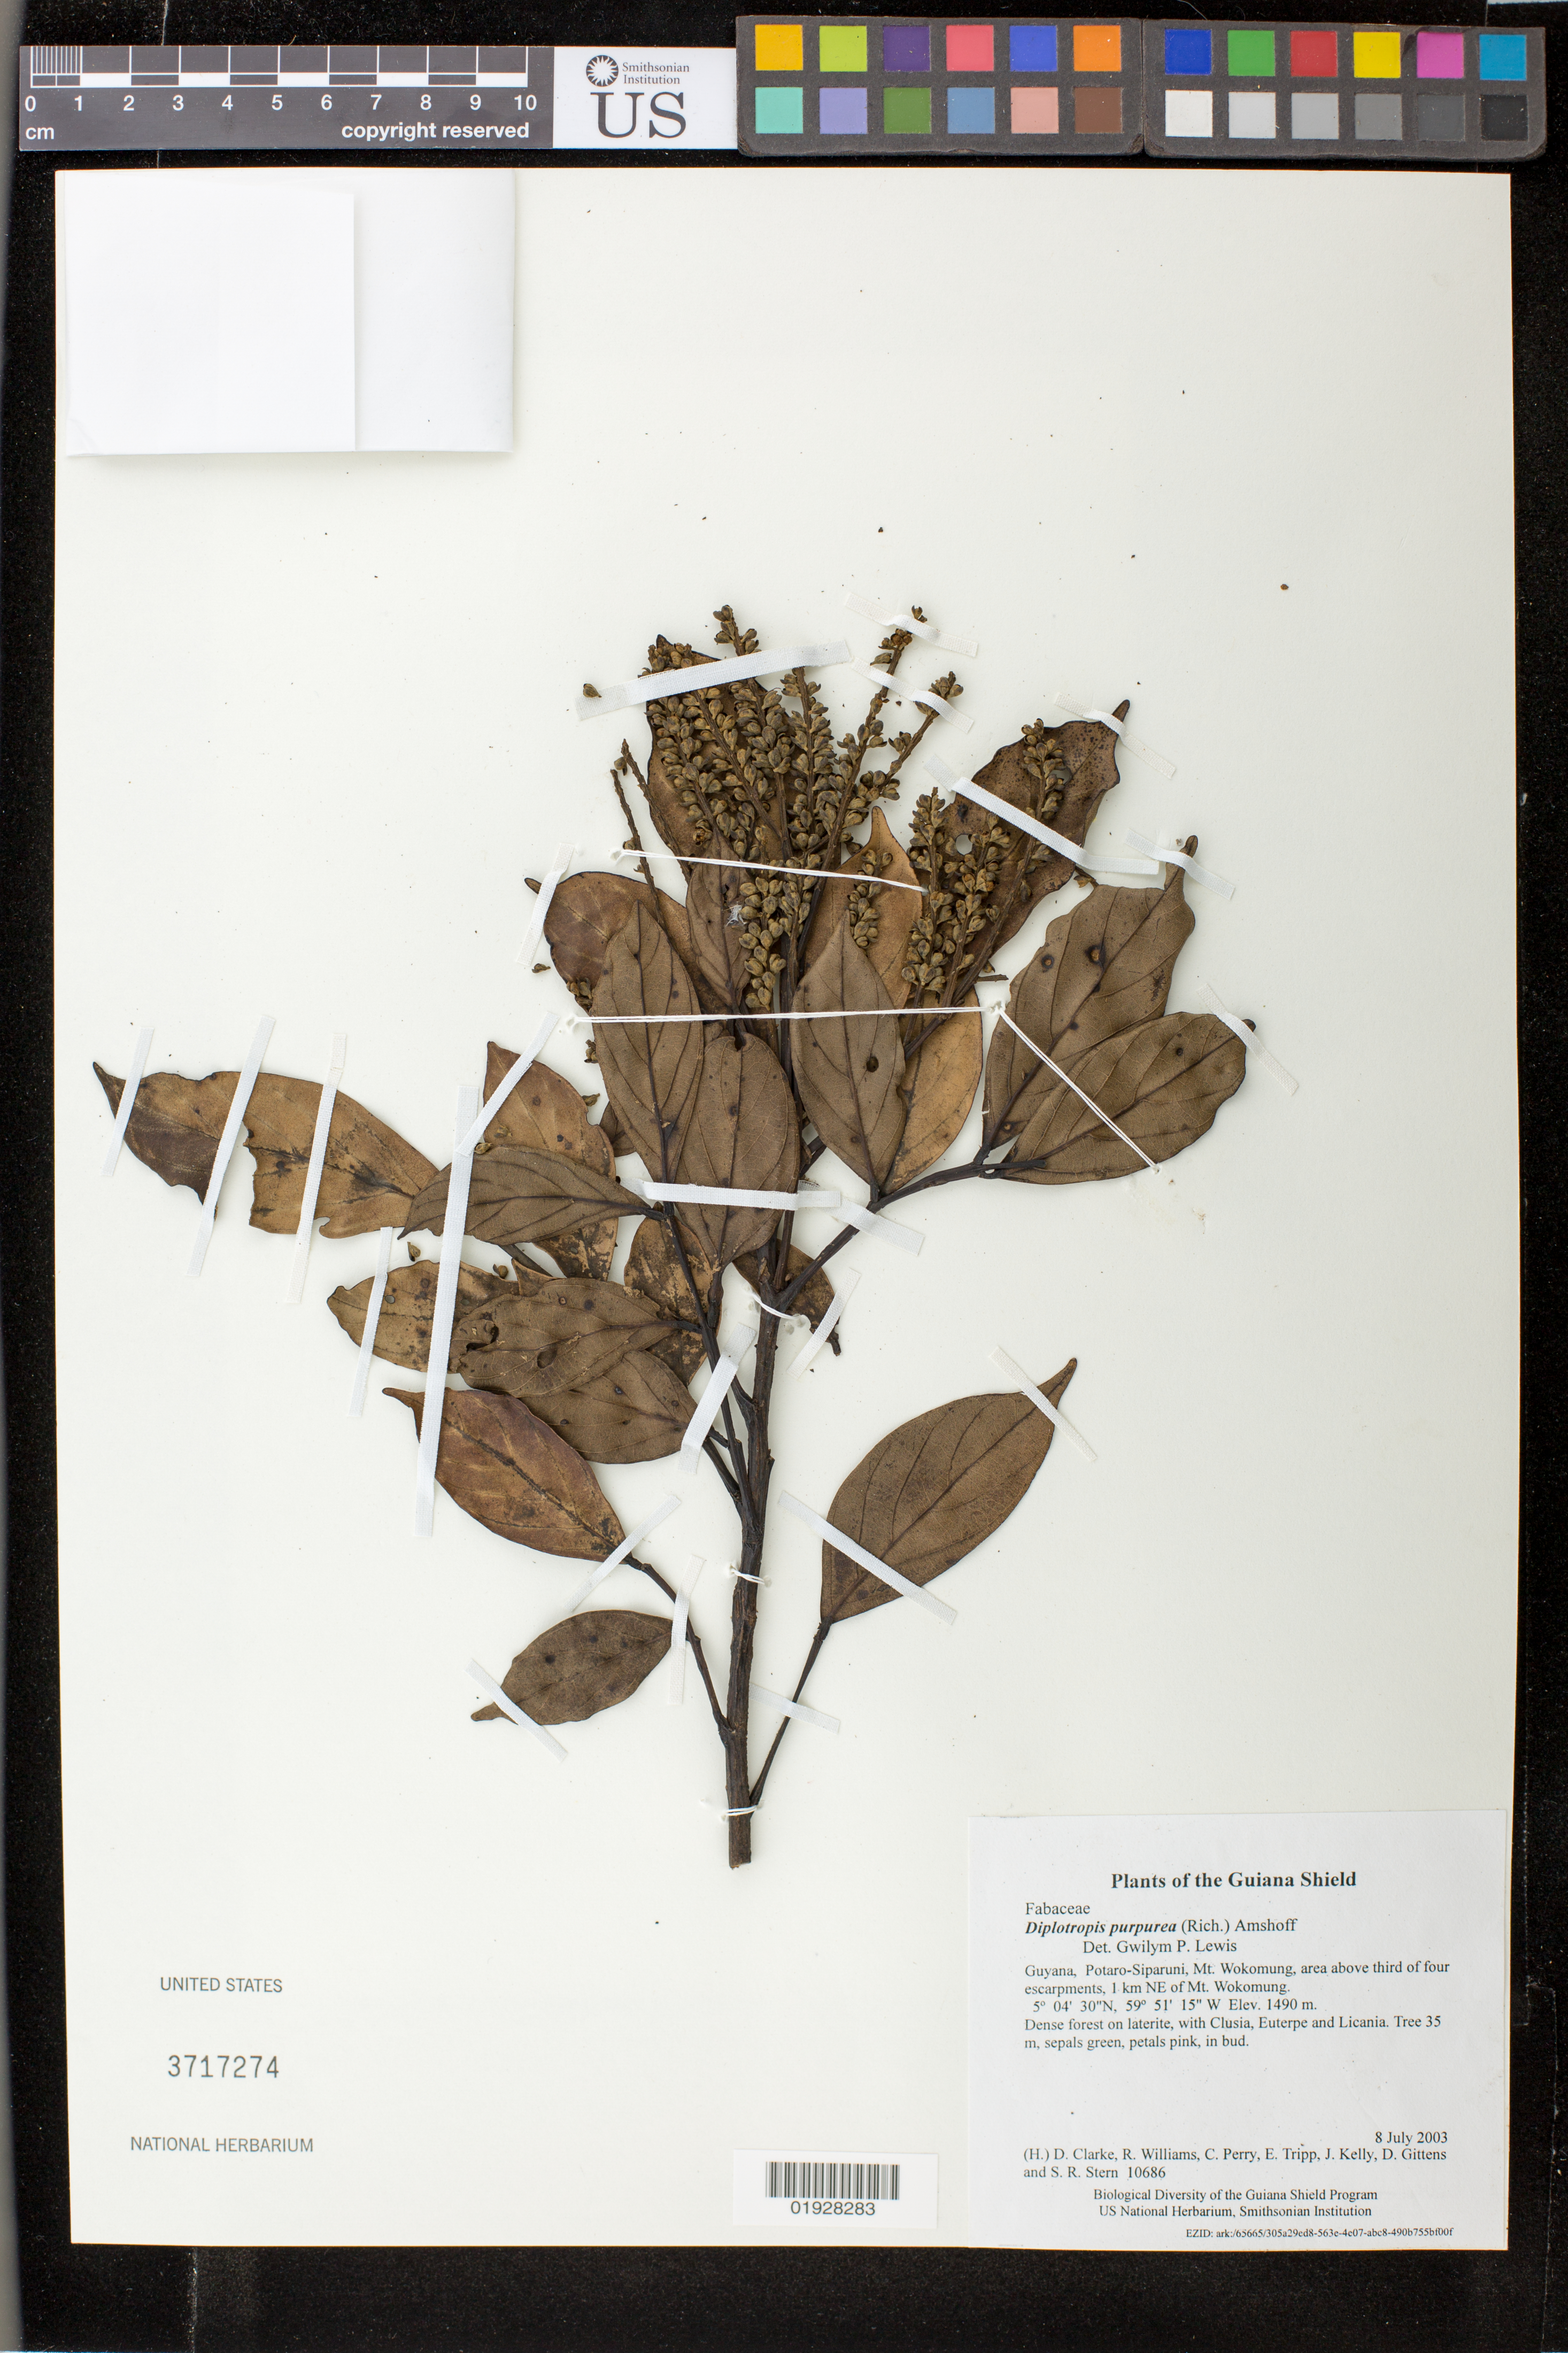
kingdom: Plantae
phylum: Tracheophyta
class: Magnoliopsida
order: Fabales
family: Fabaceae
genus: Diplotropis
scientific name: Diplotropis purpurea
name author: (Rich.) Amshoff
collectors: H. D. Clarke, R. Williams, C. Perry, E. Tripp, J. Kelly, D. Gittens & S. R. Stern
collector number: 10686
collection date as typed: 8 July 2003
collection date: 2003-07-08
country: Guyana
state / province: Potaro-Siparuni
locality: Mt. Wokomung, area above third of four escarpments, 1 km NE of Mt. Wokomung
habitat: Dense forest on laterite, with Clusia, Euterpe and Licania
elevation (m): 1490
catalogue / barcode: US 3717274